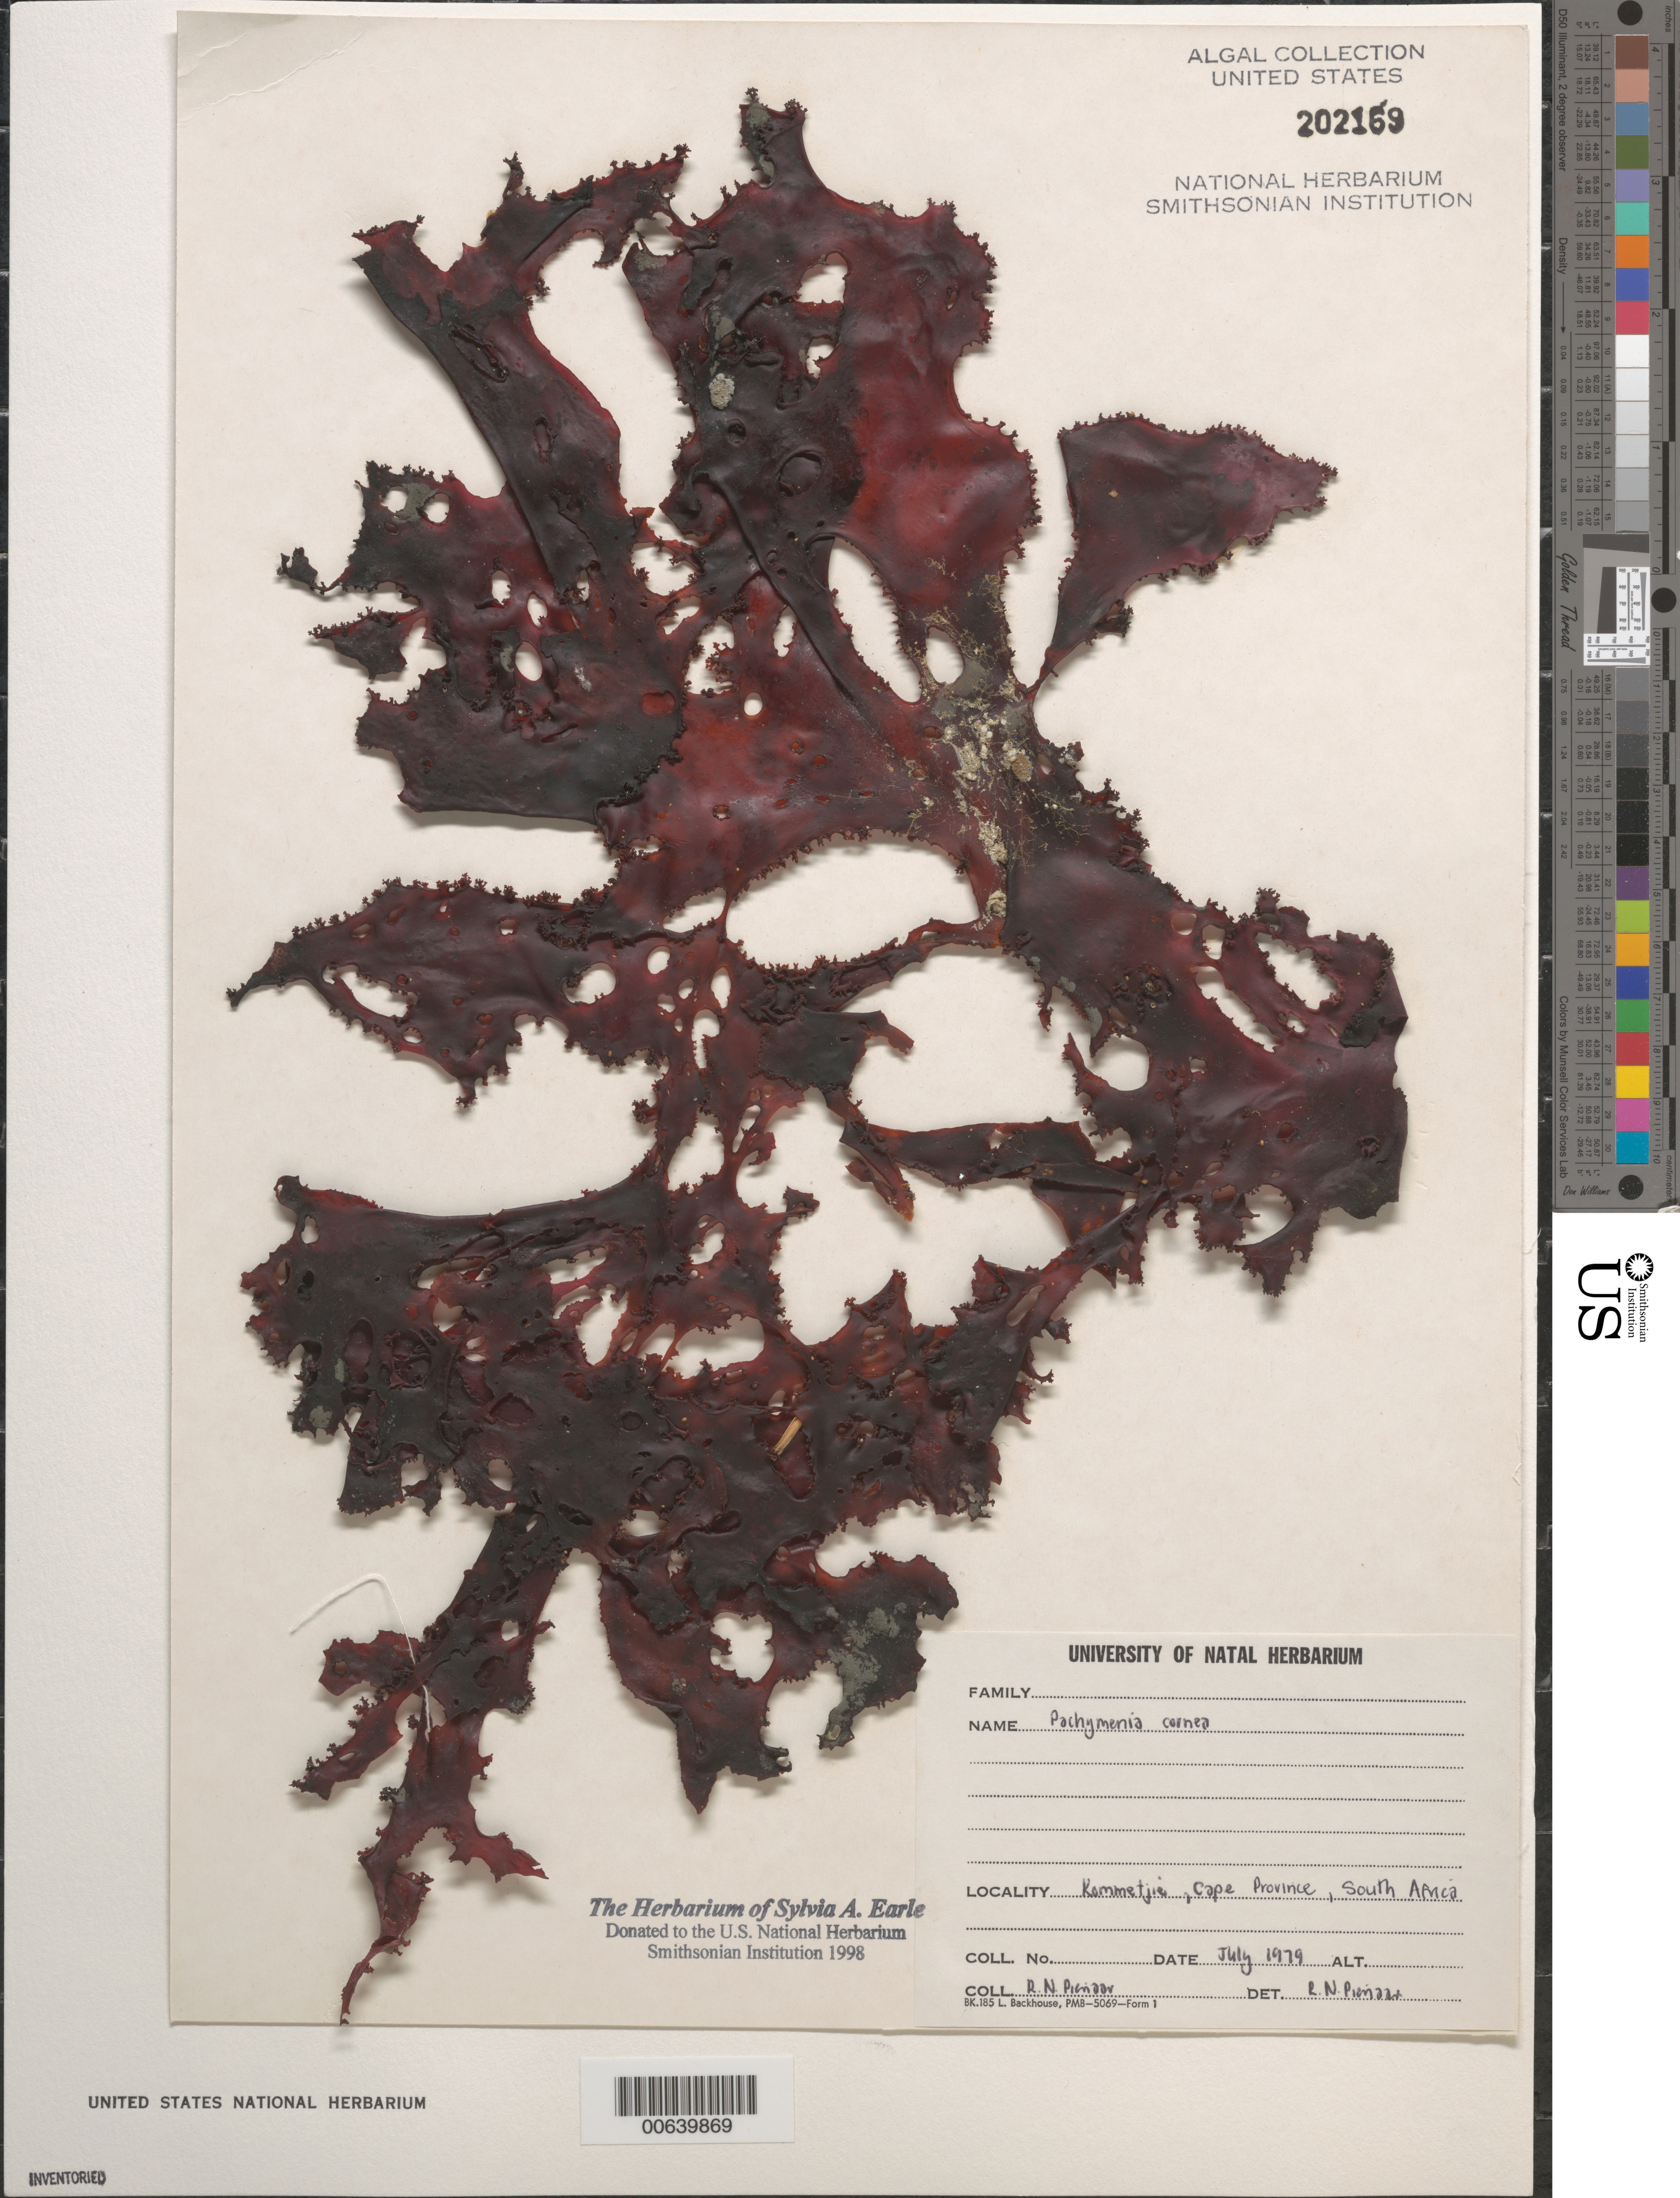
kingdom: Plantae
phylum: Rhodophyta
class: Florideophyceae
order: Halymeniales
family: Halymeniaceae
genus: Pachymenia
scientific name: Pachymenia cornea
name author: (Kütz.) Y.M. Chiang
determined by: Pienaar, R. N.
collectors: R. Pienaar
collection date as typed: Jul 1979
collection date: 1979-07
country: South Africa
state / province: Western Cape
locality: Kommetjie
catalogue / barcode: US 202169